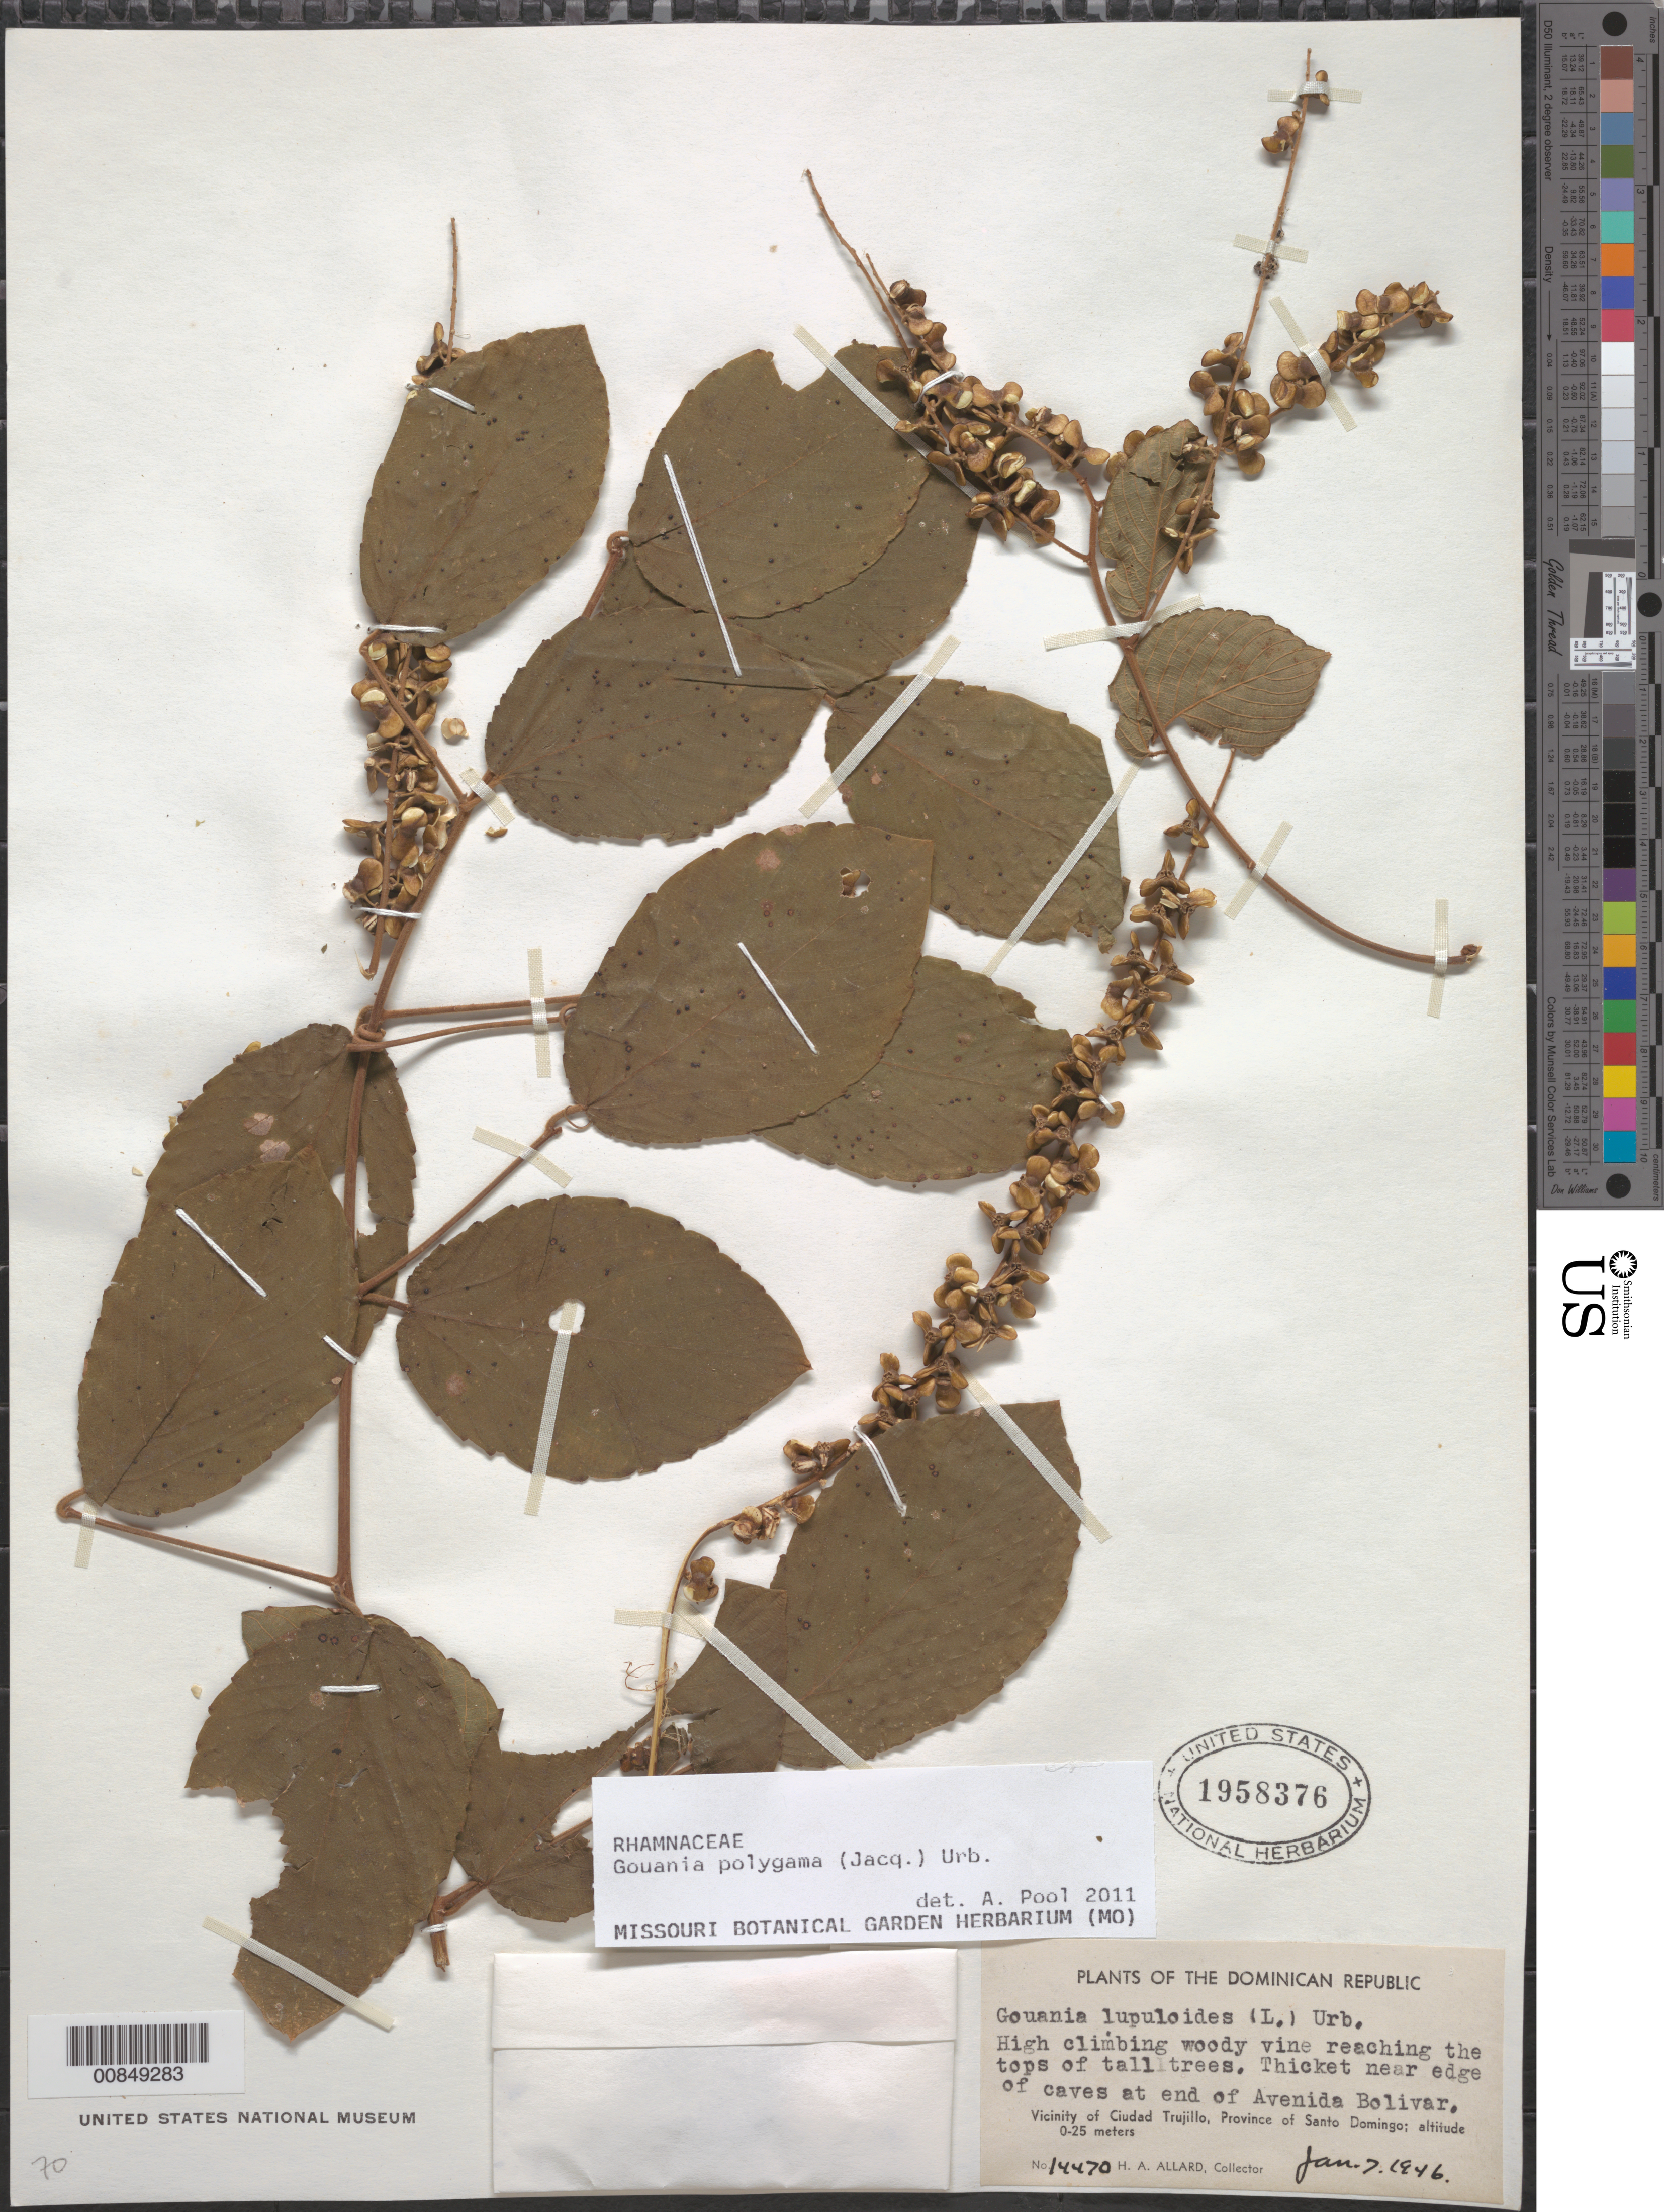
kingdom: Plantae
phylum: Tracheophyta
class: Magnoliopsida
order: Rosales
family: Rhamnaceae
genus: Gouania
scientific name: Gouania polygama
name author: (Jacq.) Urb.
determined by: Pool, A., (MO), Missouri Botanical Garden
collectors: H. A. Allard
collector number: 14470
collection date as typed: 07 Jan 1946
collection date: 1946-01-07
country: Dominican Republic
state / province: Distrito Nacional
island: Hispaniola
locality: Vicinity of Santo Domingo City, at end of Avenida Bolivar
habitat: Thicket near edge of caves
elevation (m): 0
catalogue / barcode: US 1958376